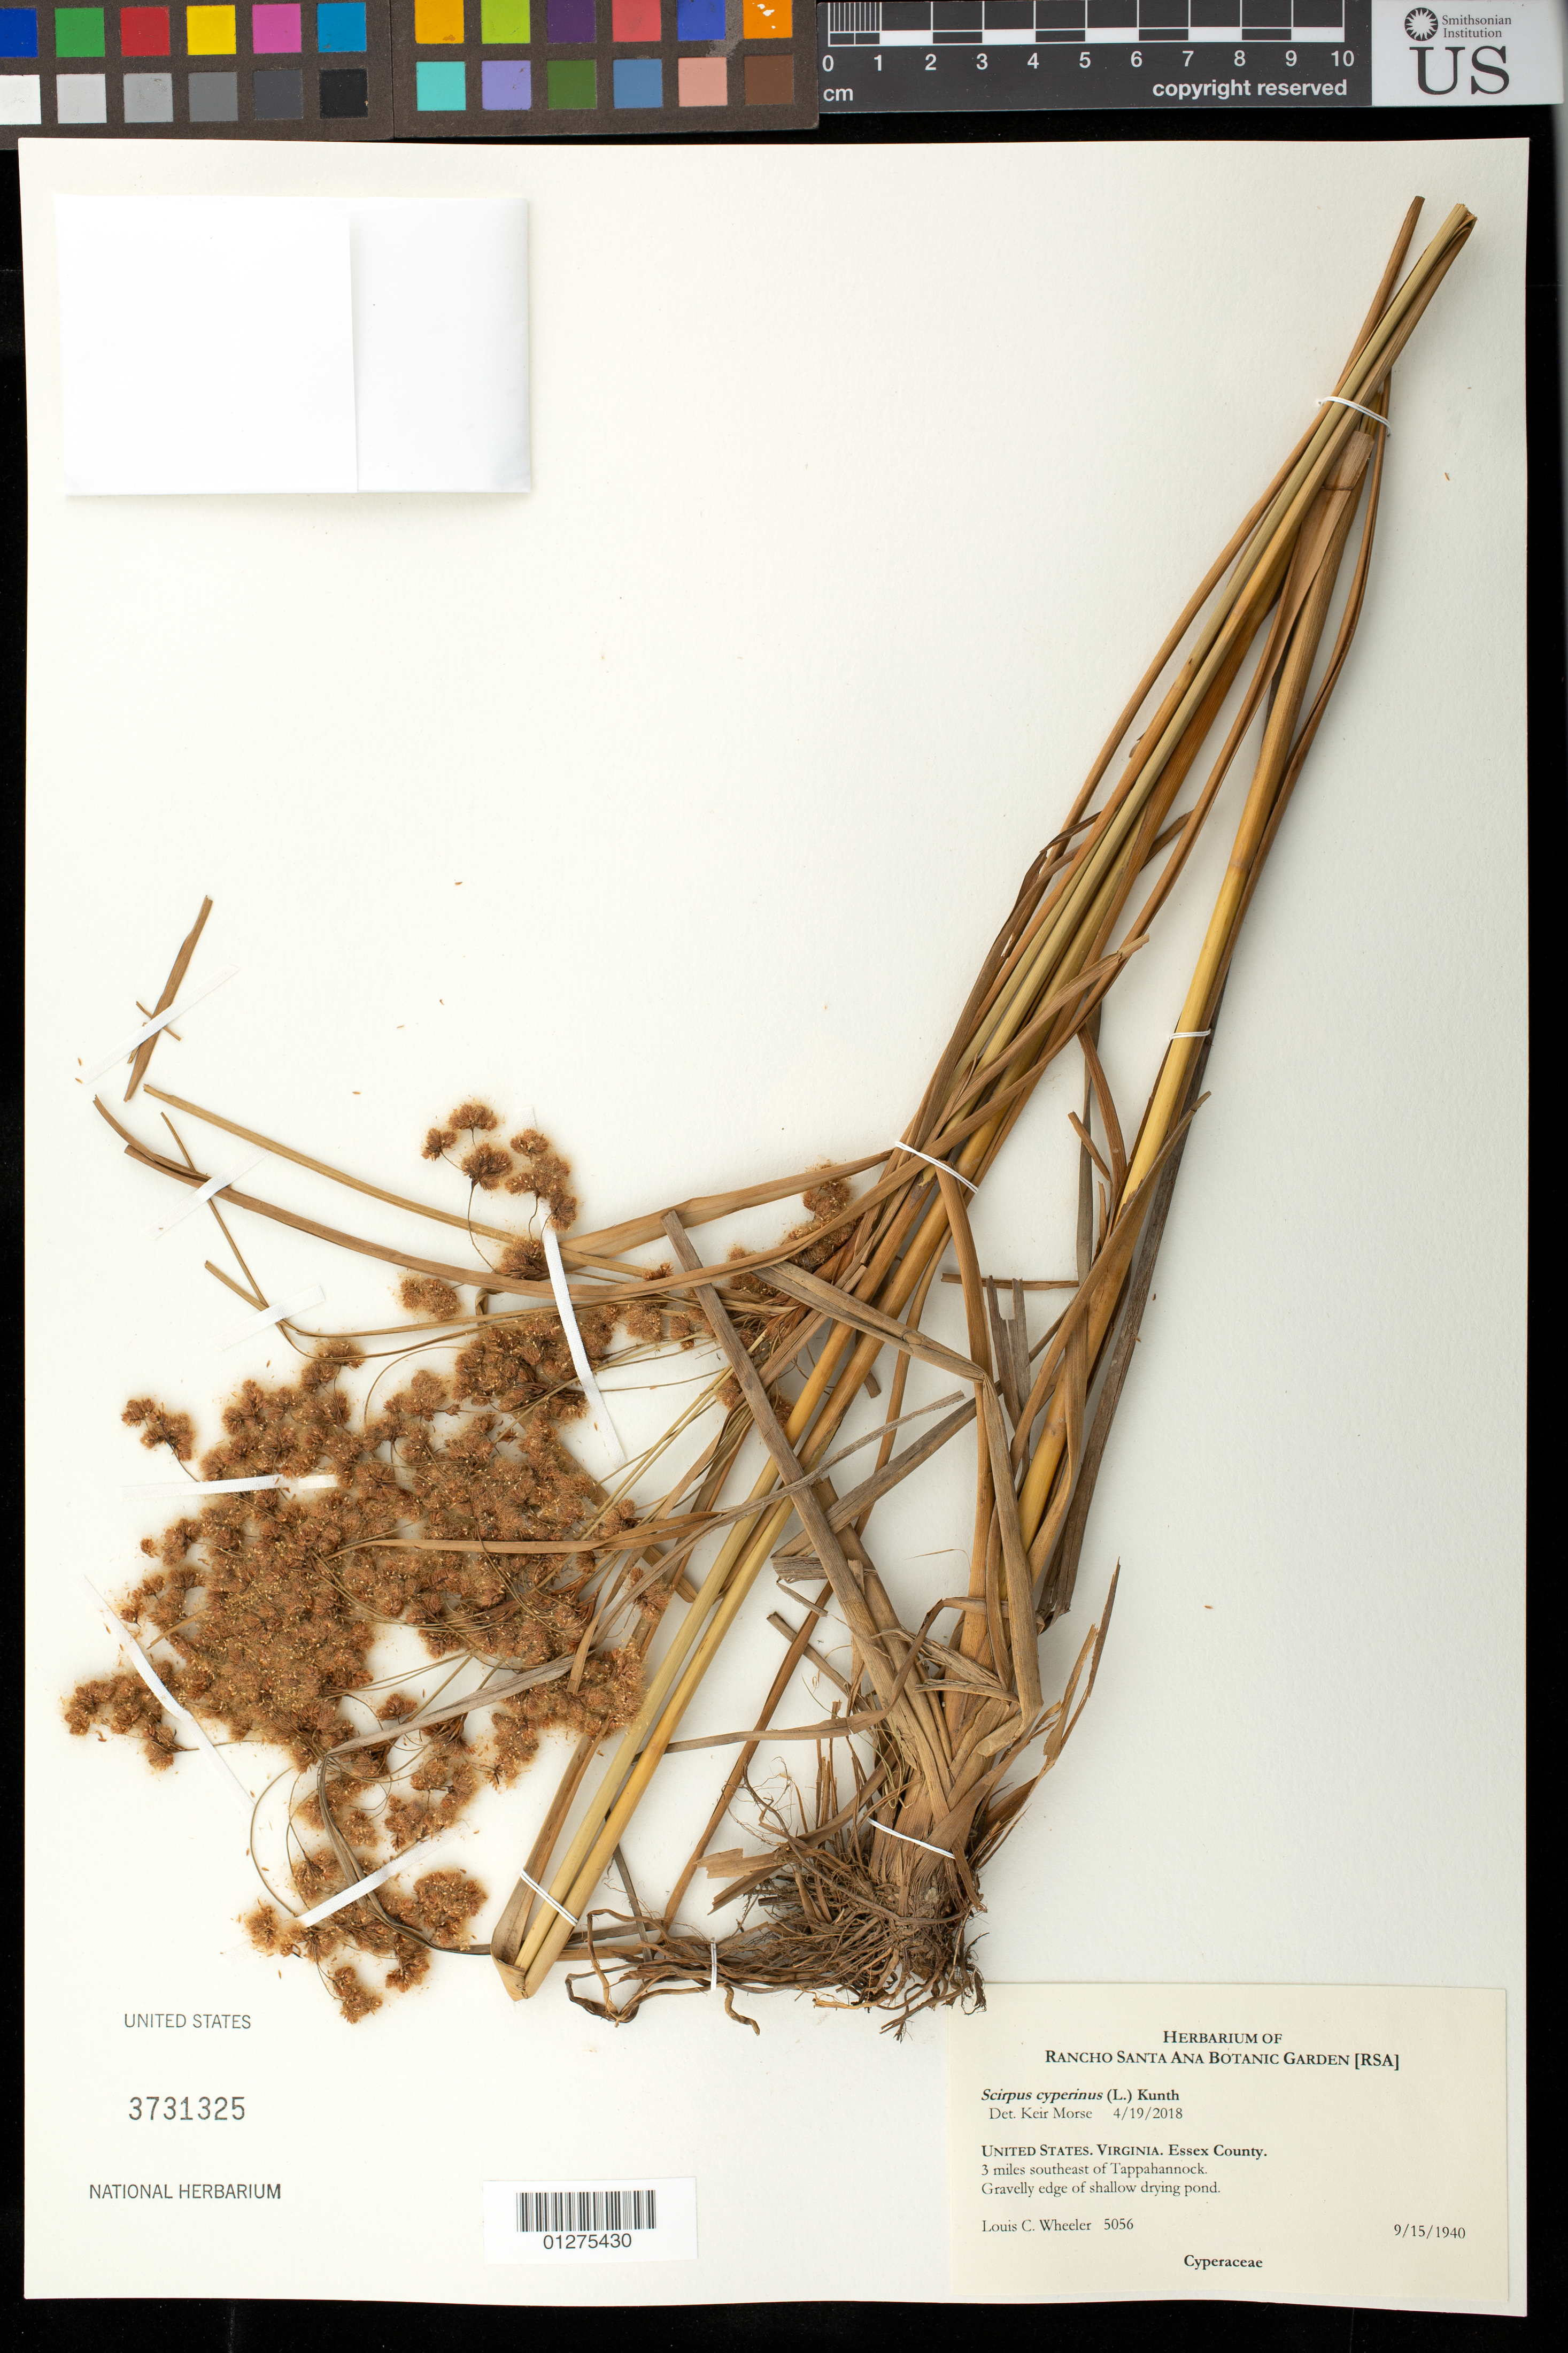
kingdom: Plantae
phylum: Tracheophyta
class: Liliopsida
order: Poales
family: Cyperaceae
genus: Scirpus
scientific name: Scirpus cyperinus (L.) Kunth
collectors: L. C. Wheeler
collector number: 5056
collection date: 1940-09-15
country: United States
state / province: Virginia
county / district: Essex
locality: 3 miles southeast of Tappahannock. Gravelly edge of shallow drying pond.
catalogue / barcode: US 3731325